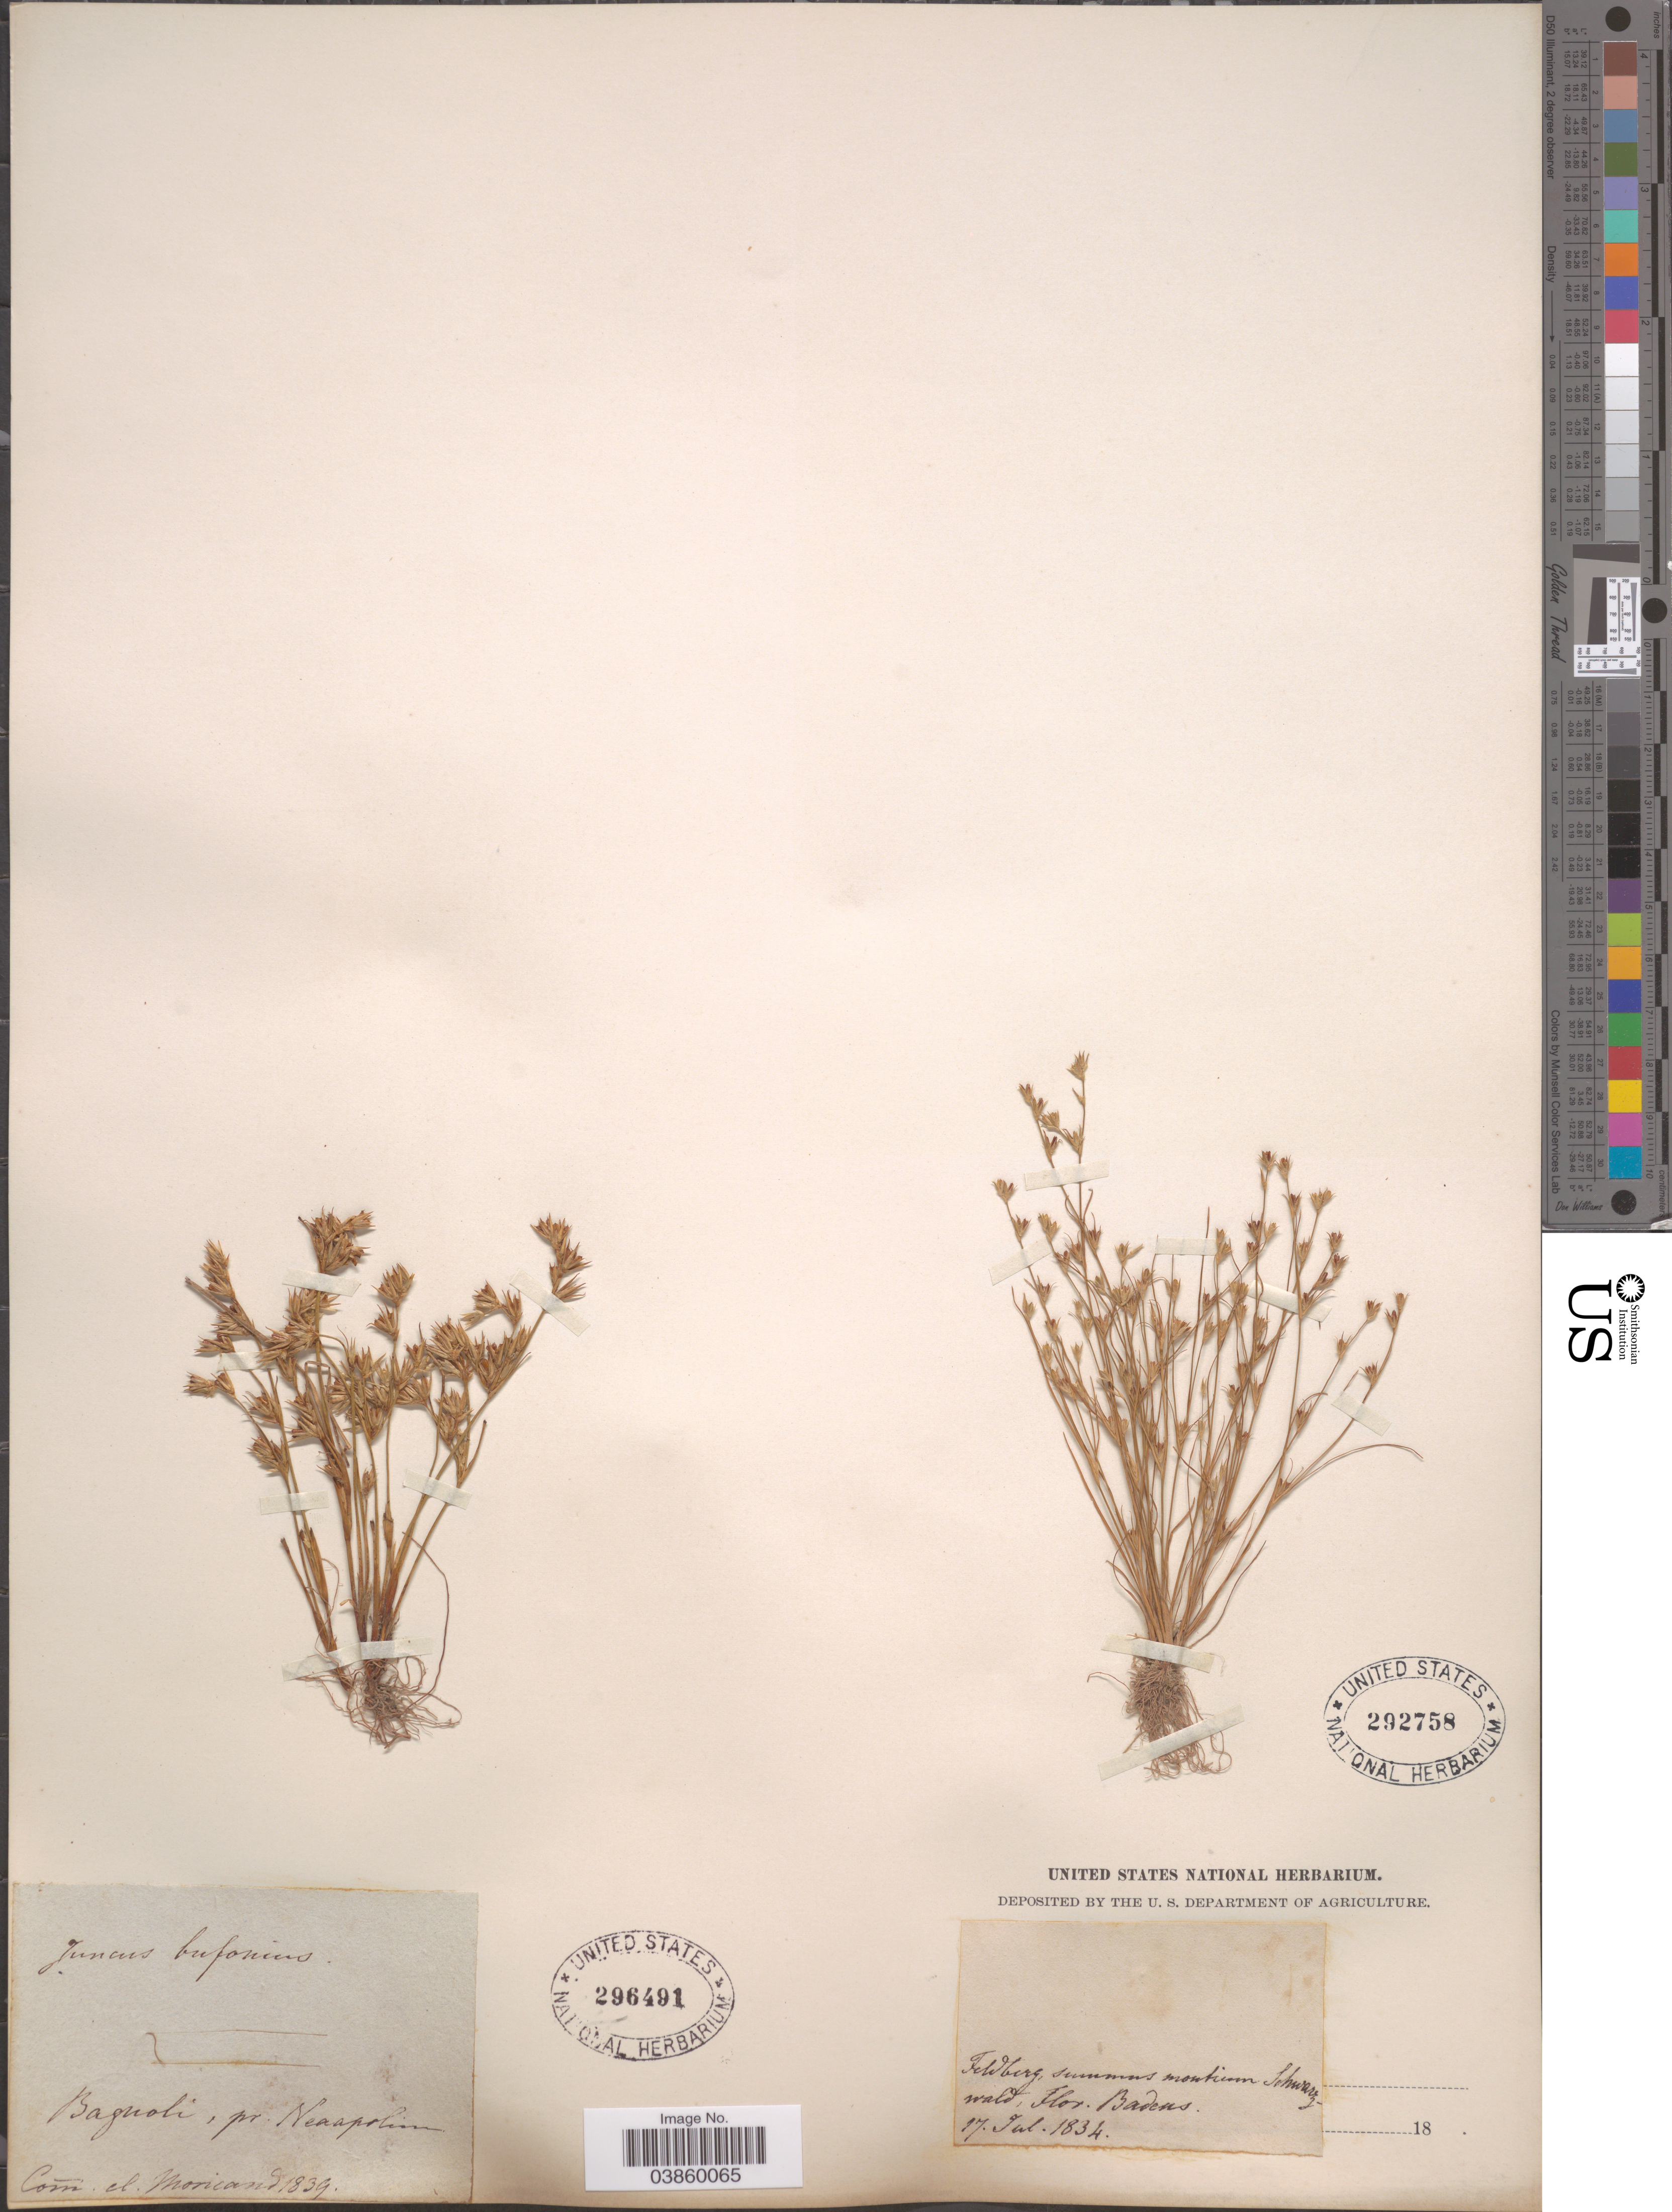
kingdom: Plantae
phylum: Tracheophyta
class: Liliopsida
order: Poales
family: Juncaceae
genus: Juncus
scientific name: Juncus bufonius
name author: L.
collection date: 1834-07-17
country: Germany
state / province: Baden-Württemberg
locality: Badens.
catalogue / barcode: US 292758-2